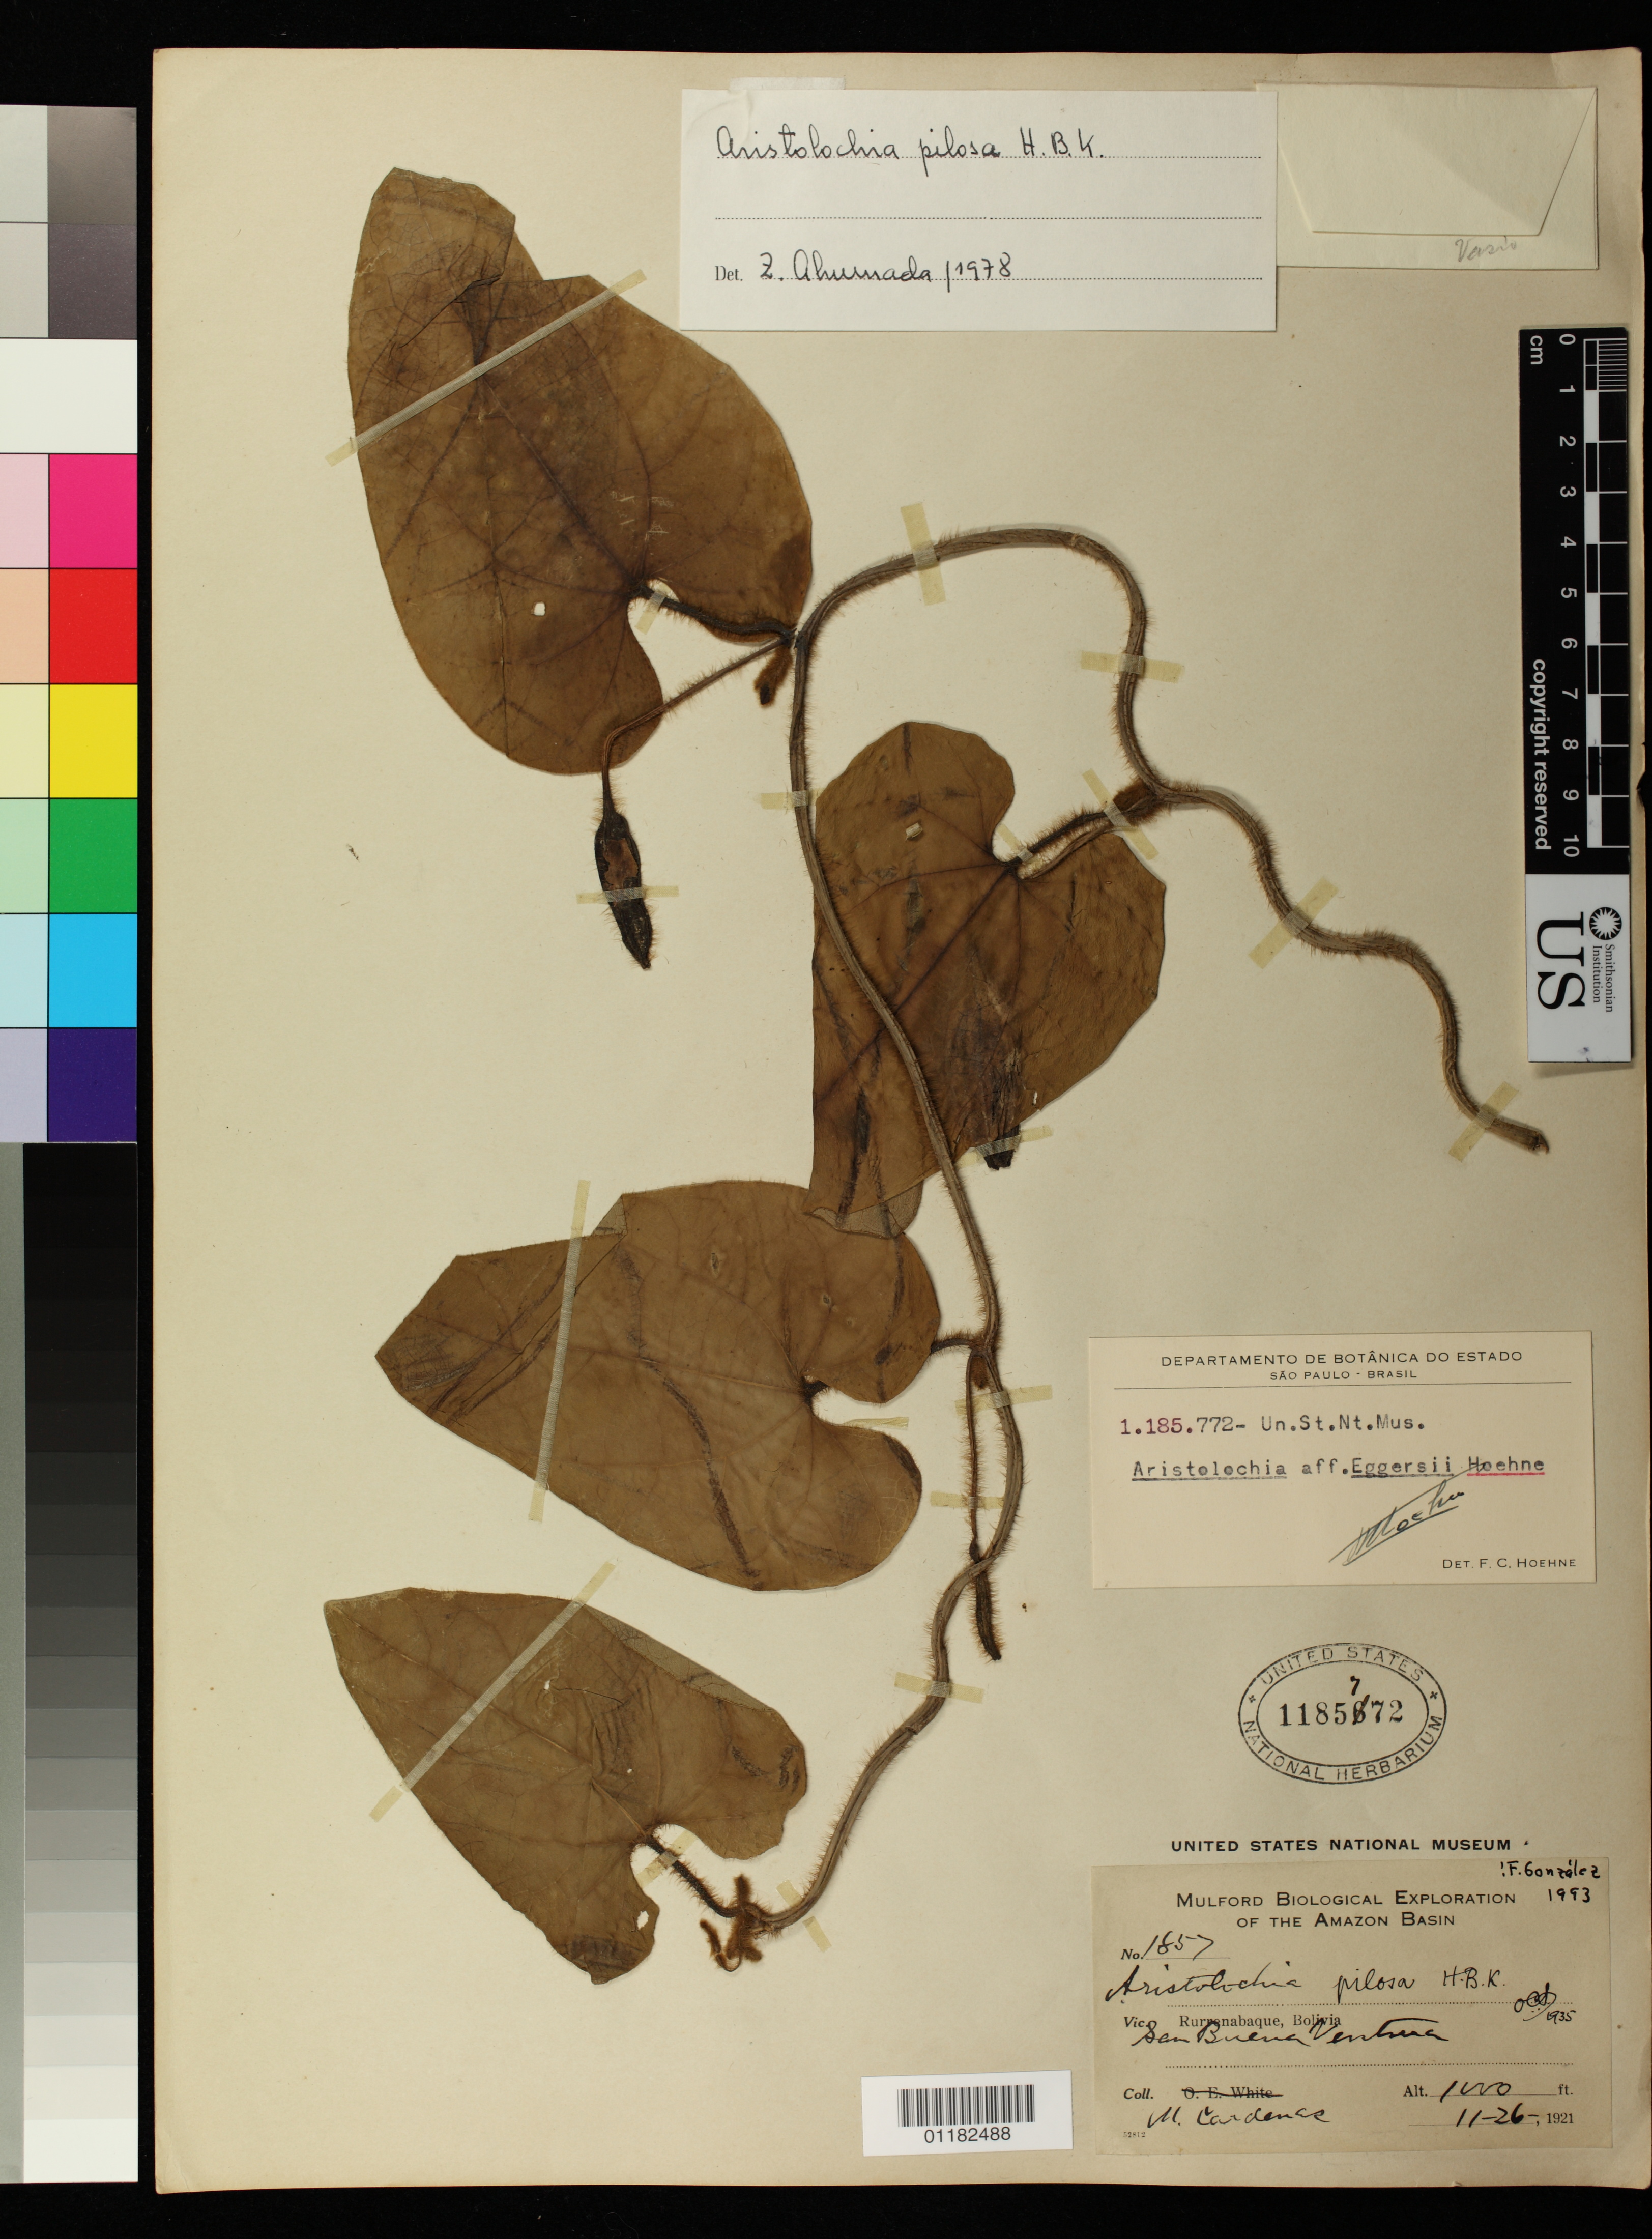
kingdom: Plantae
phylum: Tracheophyta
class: Magnoliopsida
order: Piperales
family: Aristolochiaceae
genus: Aristolochia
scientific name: Aristolochia pilosa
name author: Kunth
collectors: M. Cárdenas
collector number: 1857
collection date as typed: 11-26-1921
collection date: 1921-11-26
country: Bolivia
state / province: La Paz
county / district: Iturralde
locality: San Buena Ventura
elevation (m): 305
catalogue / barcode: US 118772